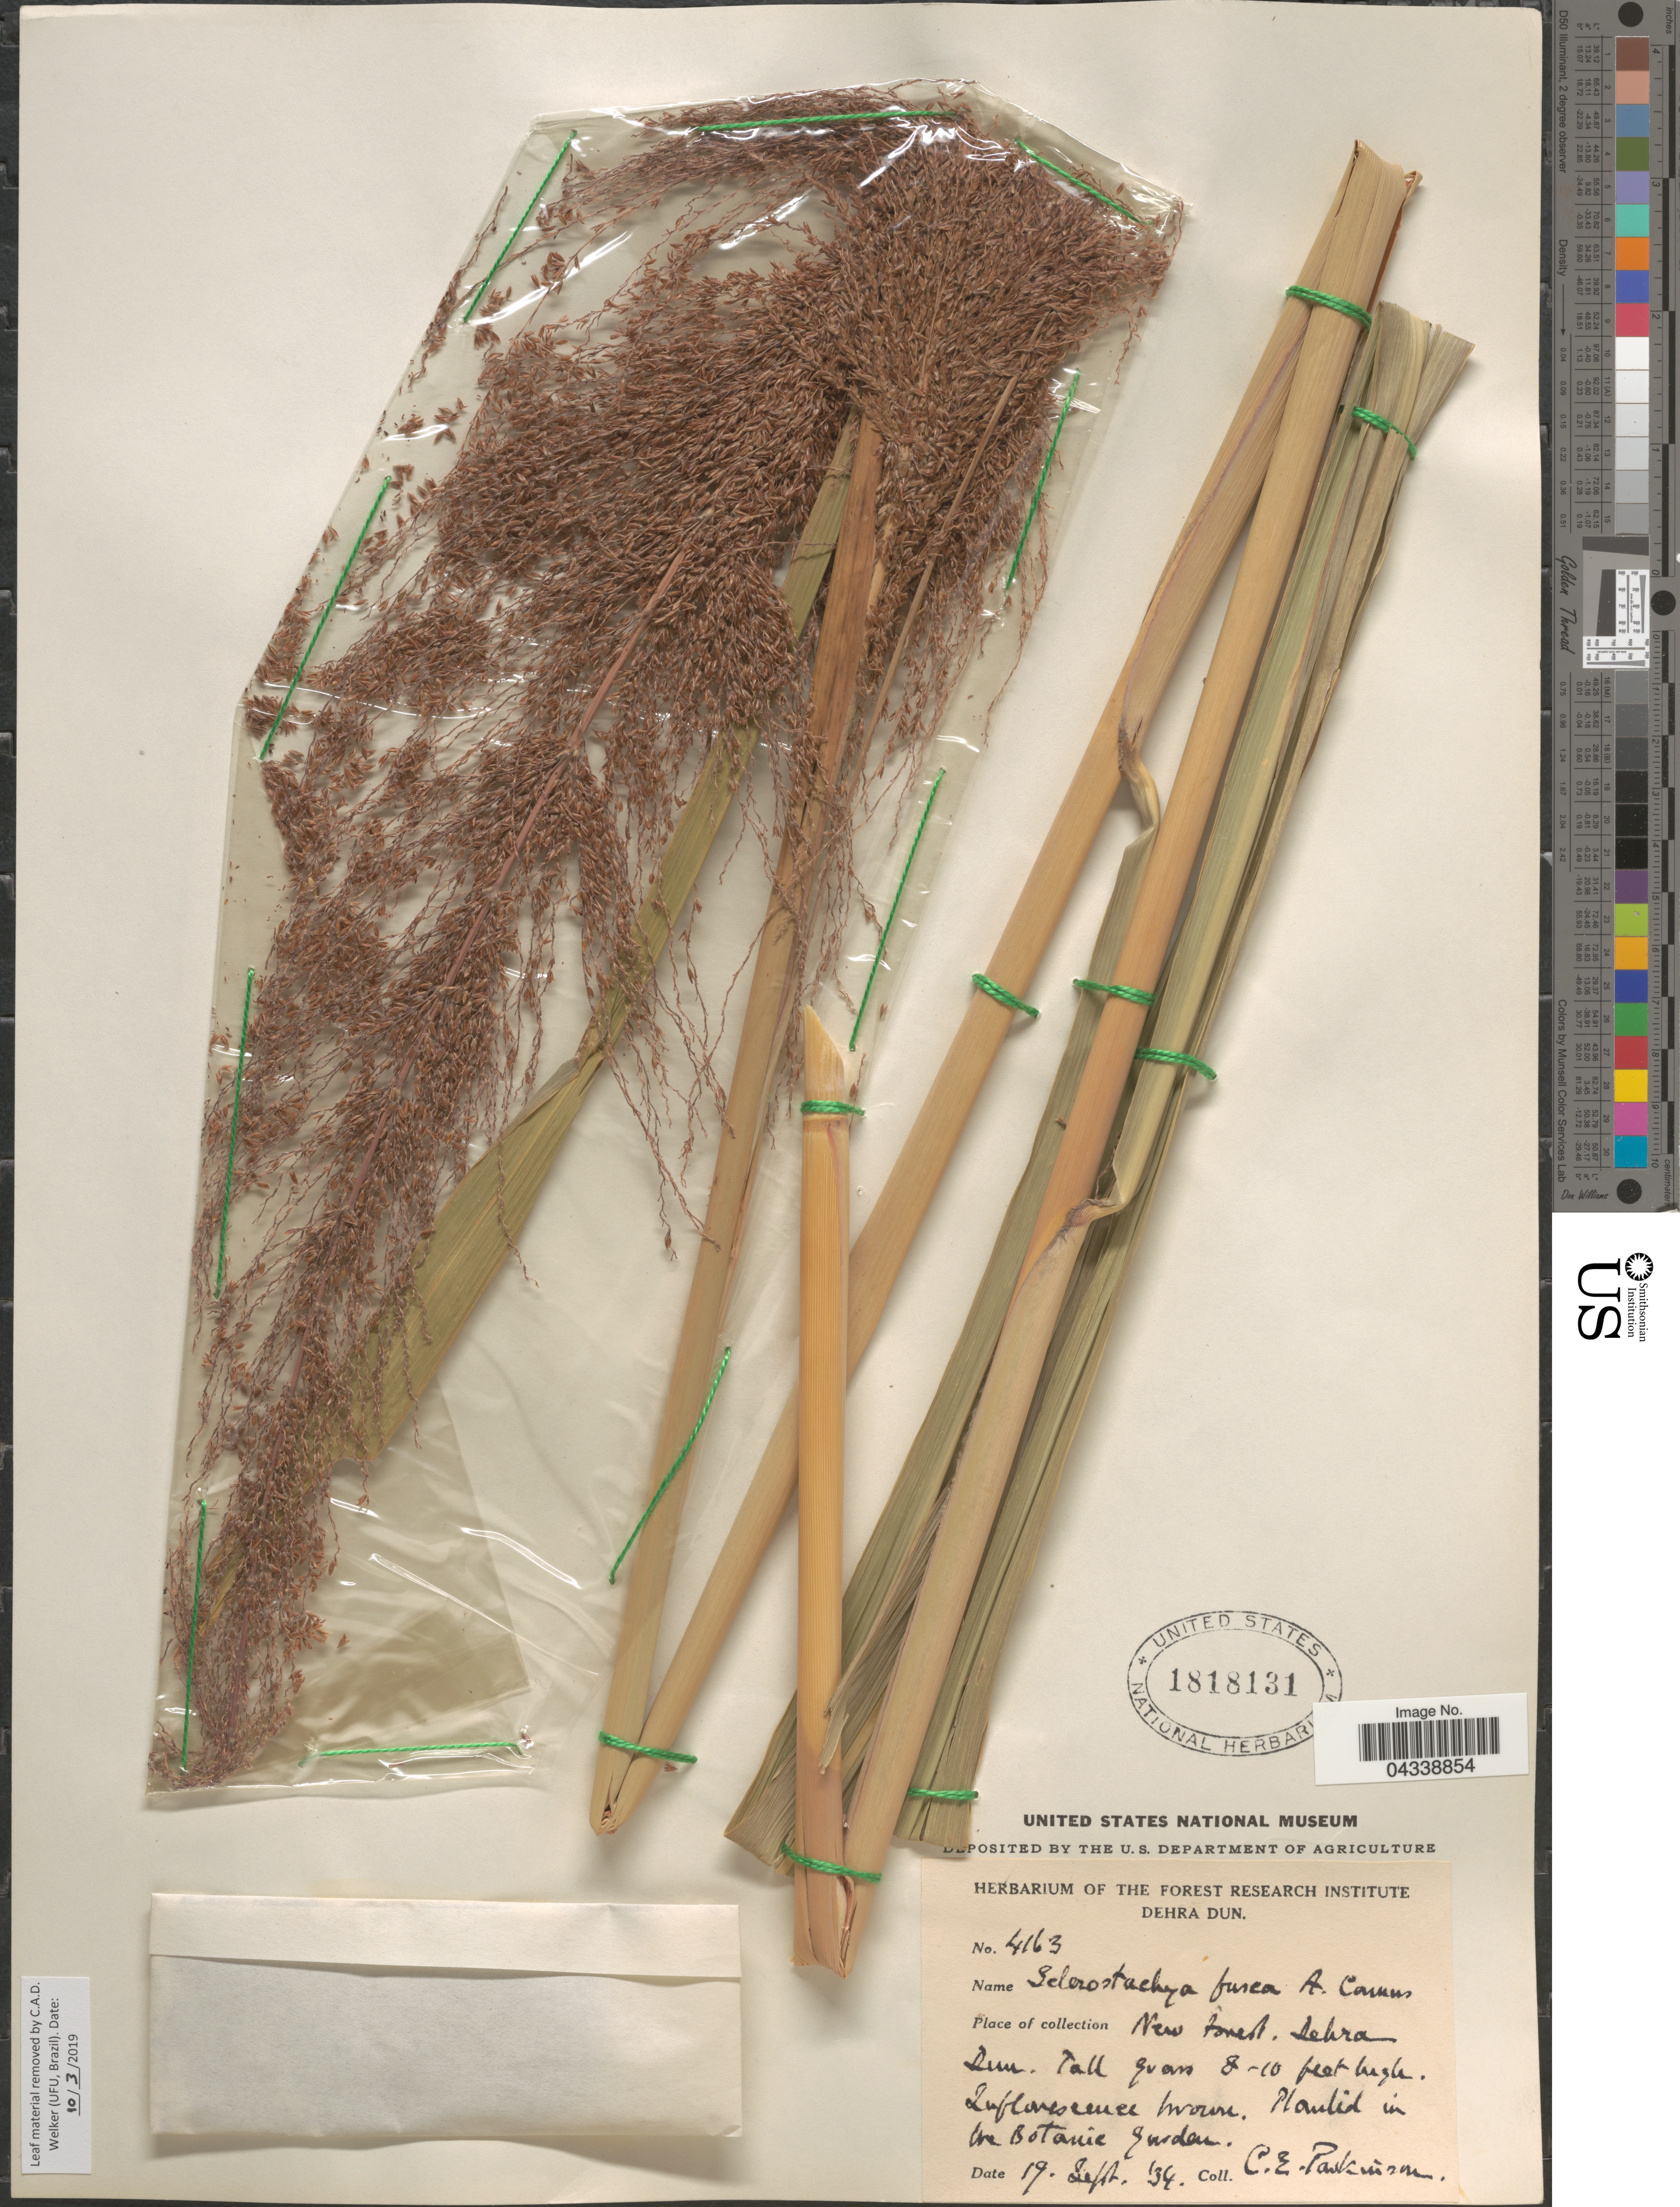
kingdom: Plantae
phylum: Tracheophyta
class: Liliopsida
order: Poales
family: Poaceae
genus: Sclerostachya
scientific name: Sclerostachya fusca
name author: A. Camus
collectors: C. E. Parkinson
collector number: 4163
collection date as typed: Transcribed d/m/y: 19/9/34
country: India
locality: New forest. Dehra Dun. In the Botanic Garden.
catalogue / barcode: US 1818131